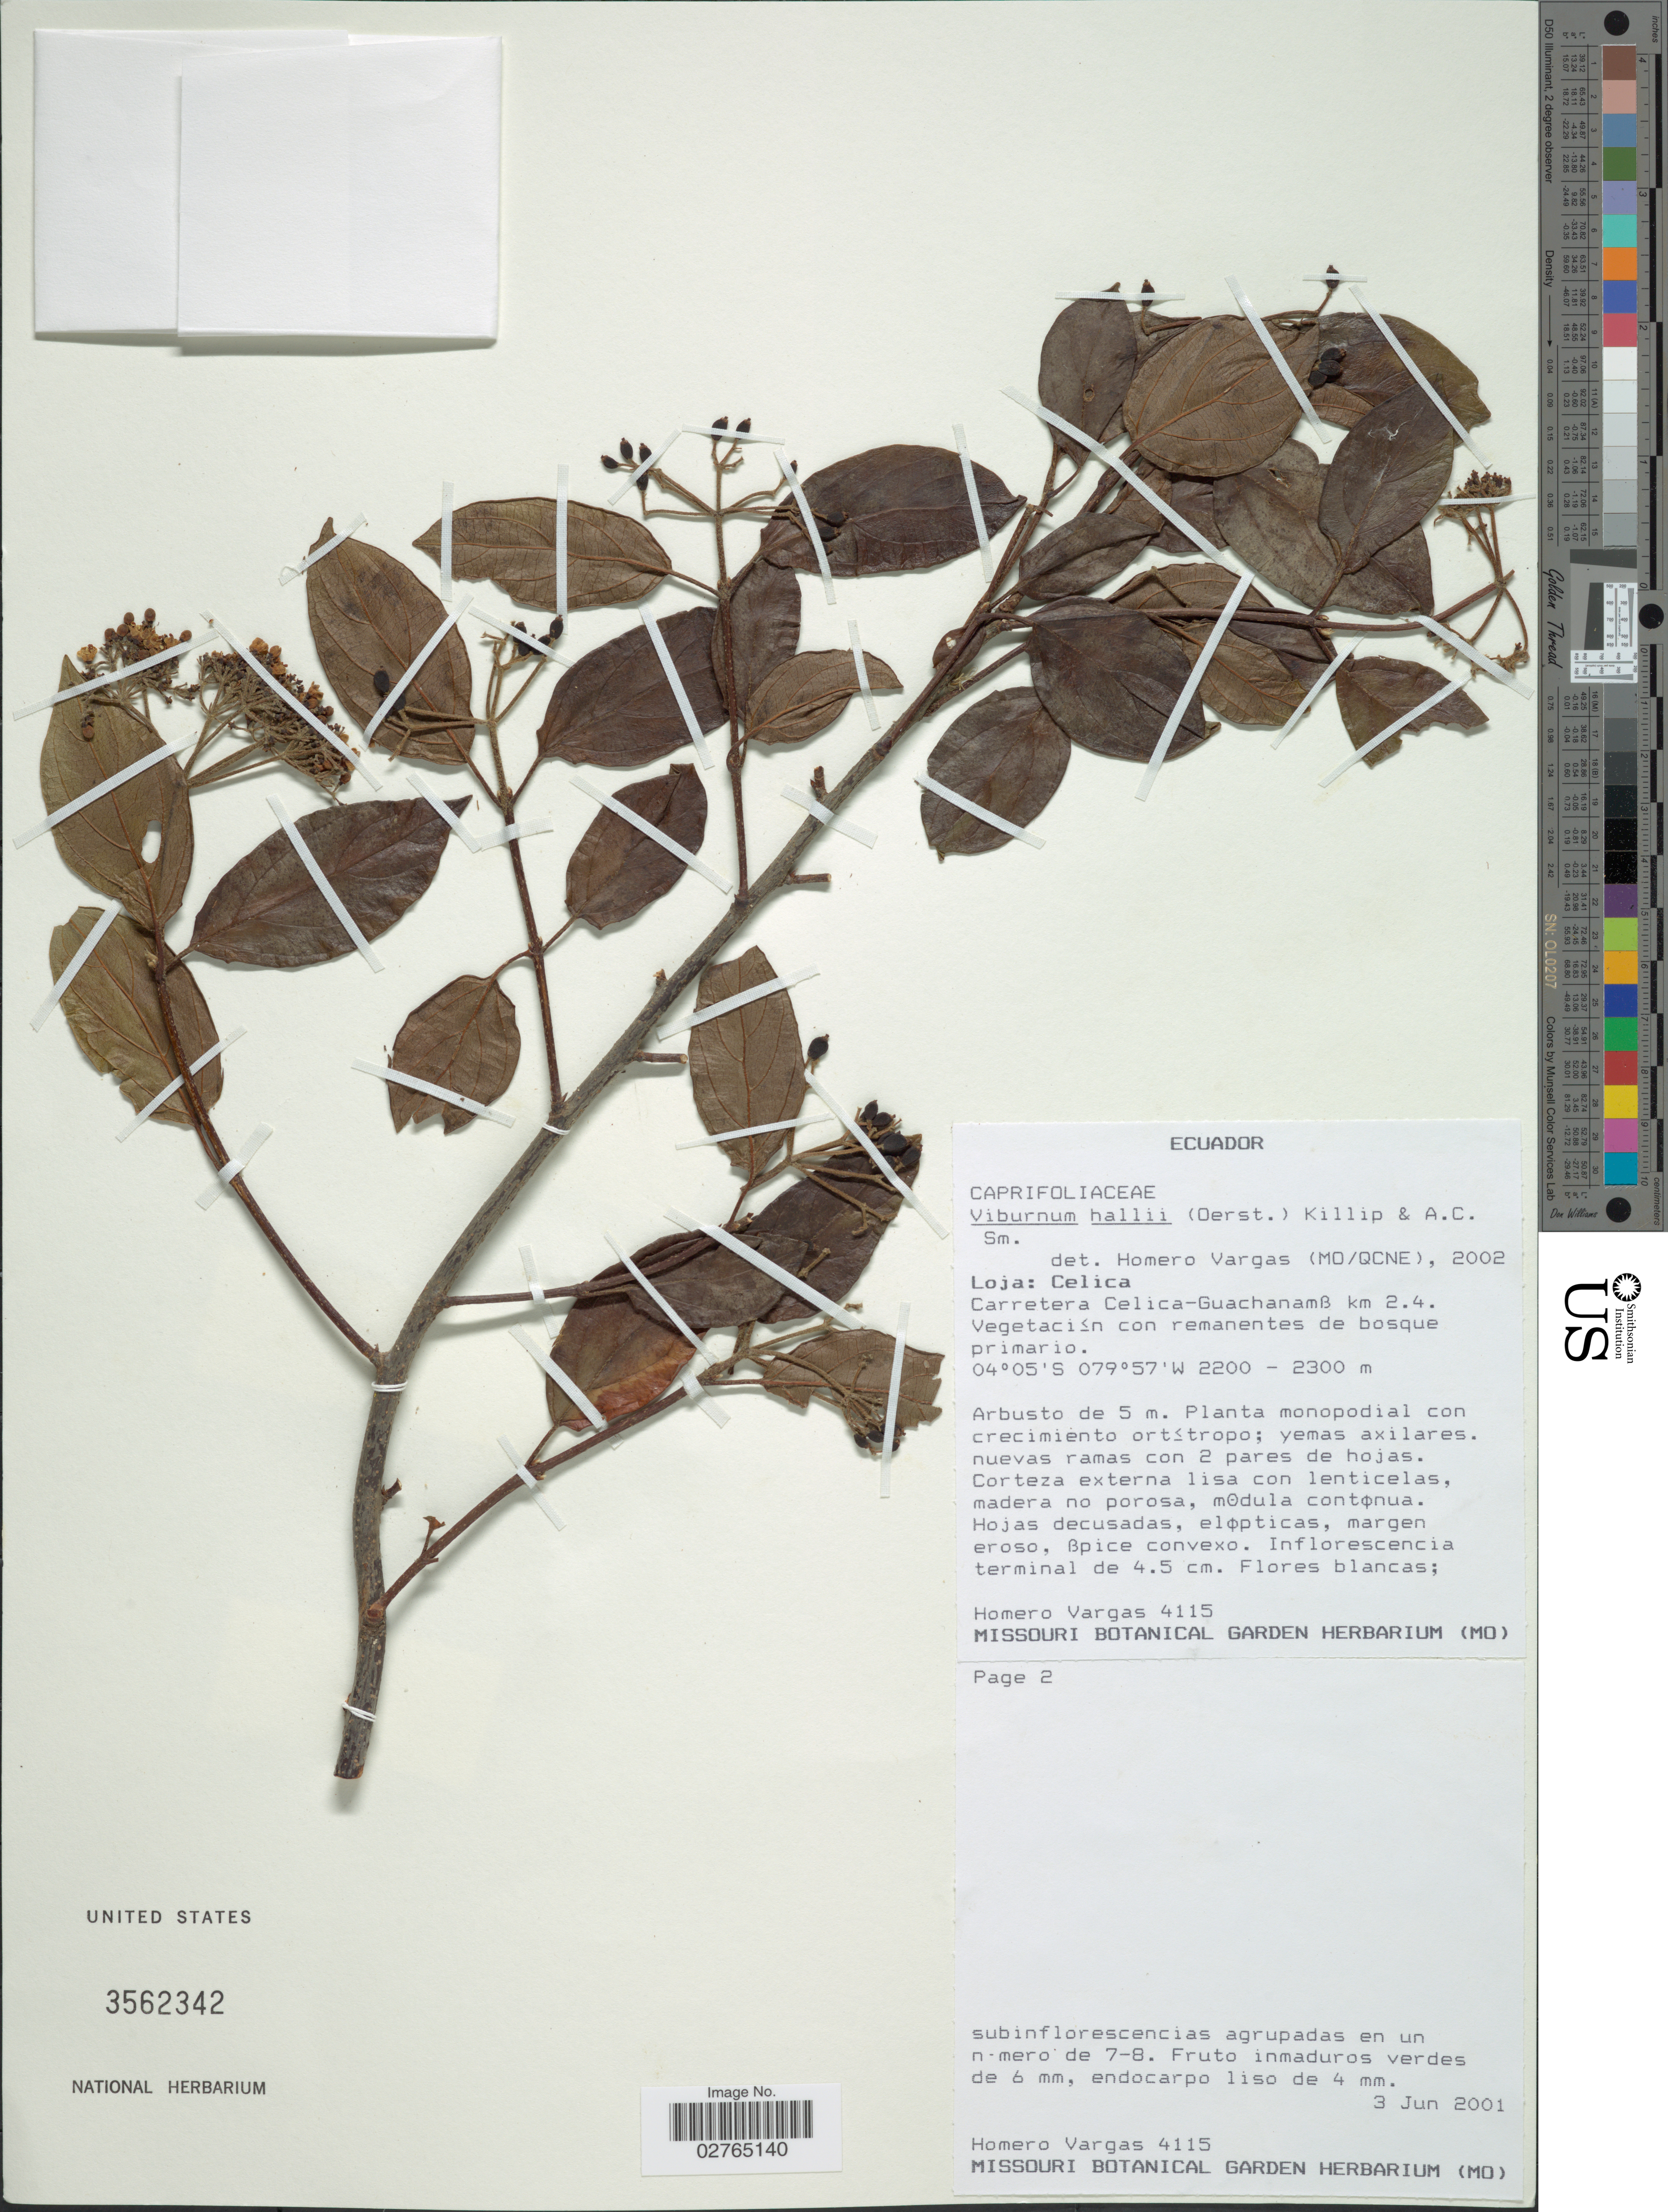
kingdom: Plantae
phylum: Tracheophyta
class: Magnoliopsida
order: Dipsacales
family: Viburnaceae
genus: Viburnum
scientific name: Viburnum hallii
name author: (Oerst.) Killip & A.C. Sm.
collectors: H. Vargas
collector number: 4115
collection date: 2001-06-03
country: Ecuador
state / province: Loja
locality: Celica. Carretera Celica-Guachanamß km 2.4.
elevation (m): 2200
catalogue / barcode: US 3562342